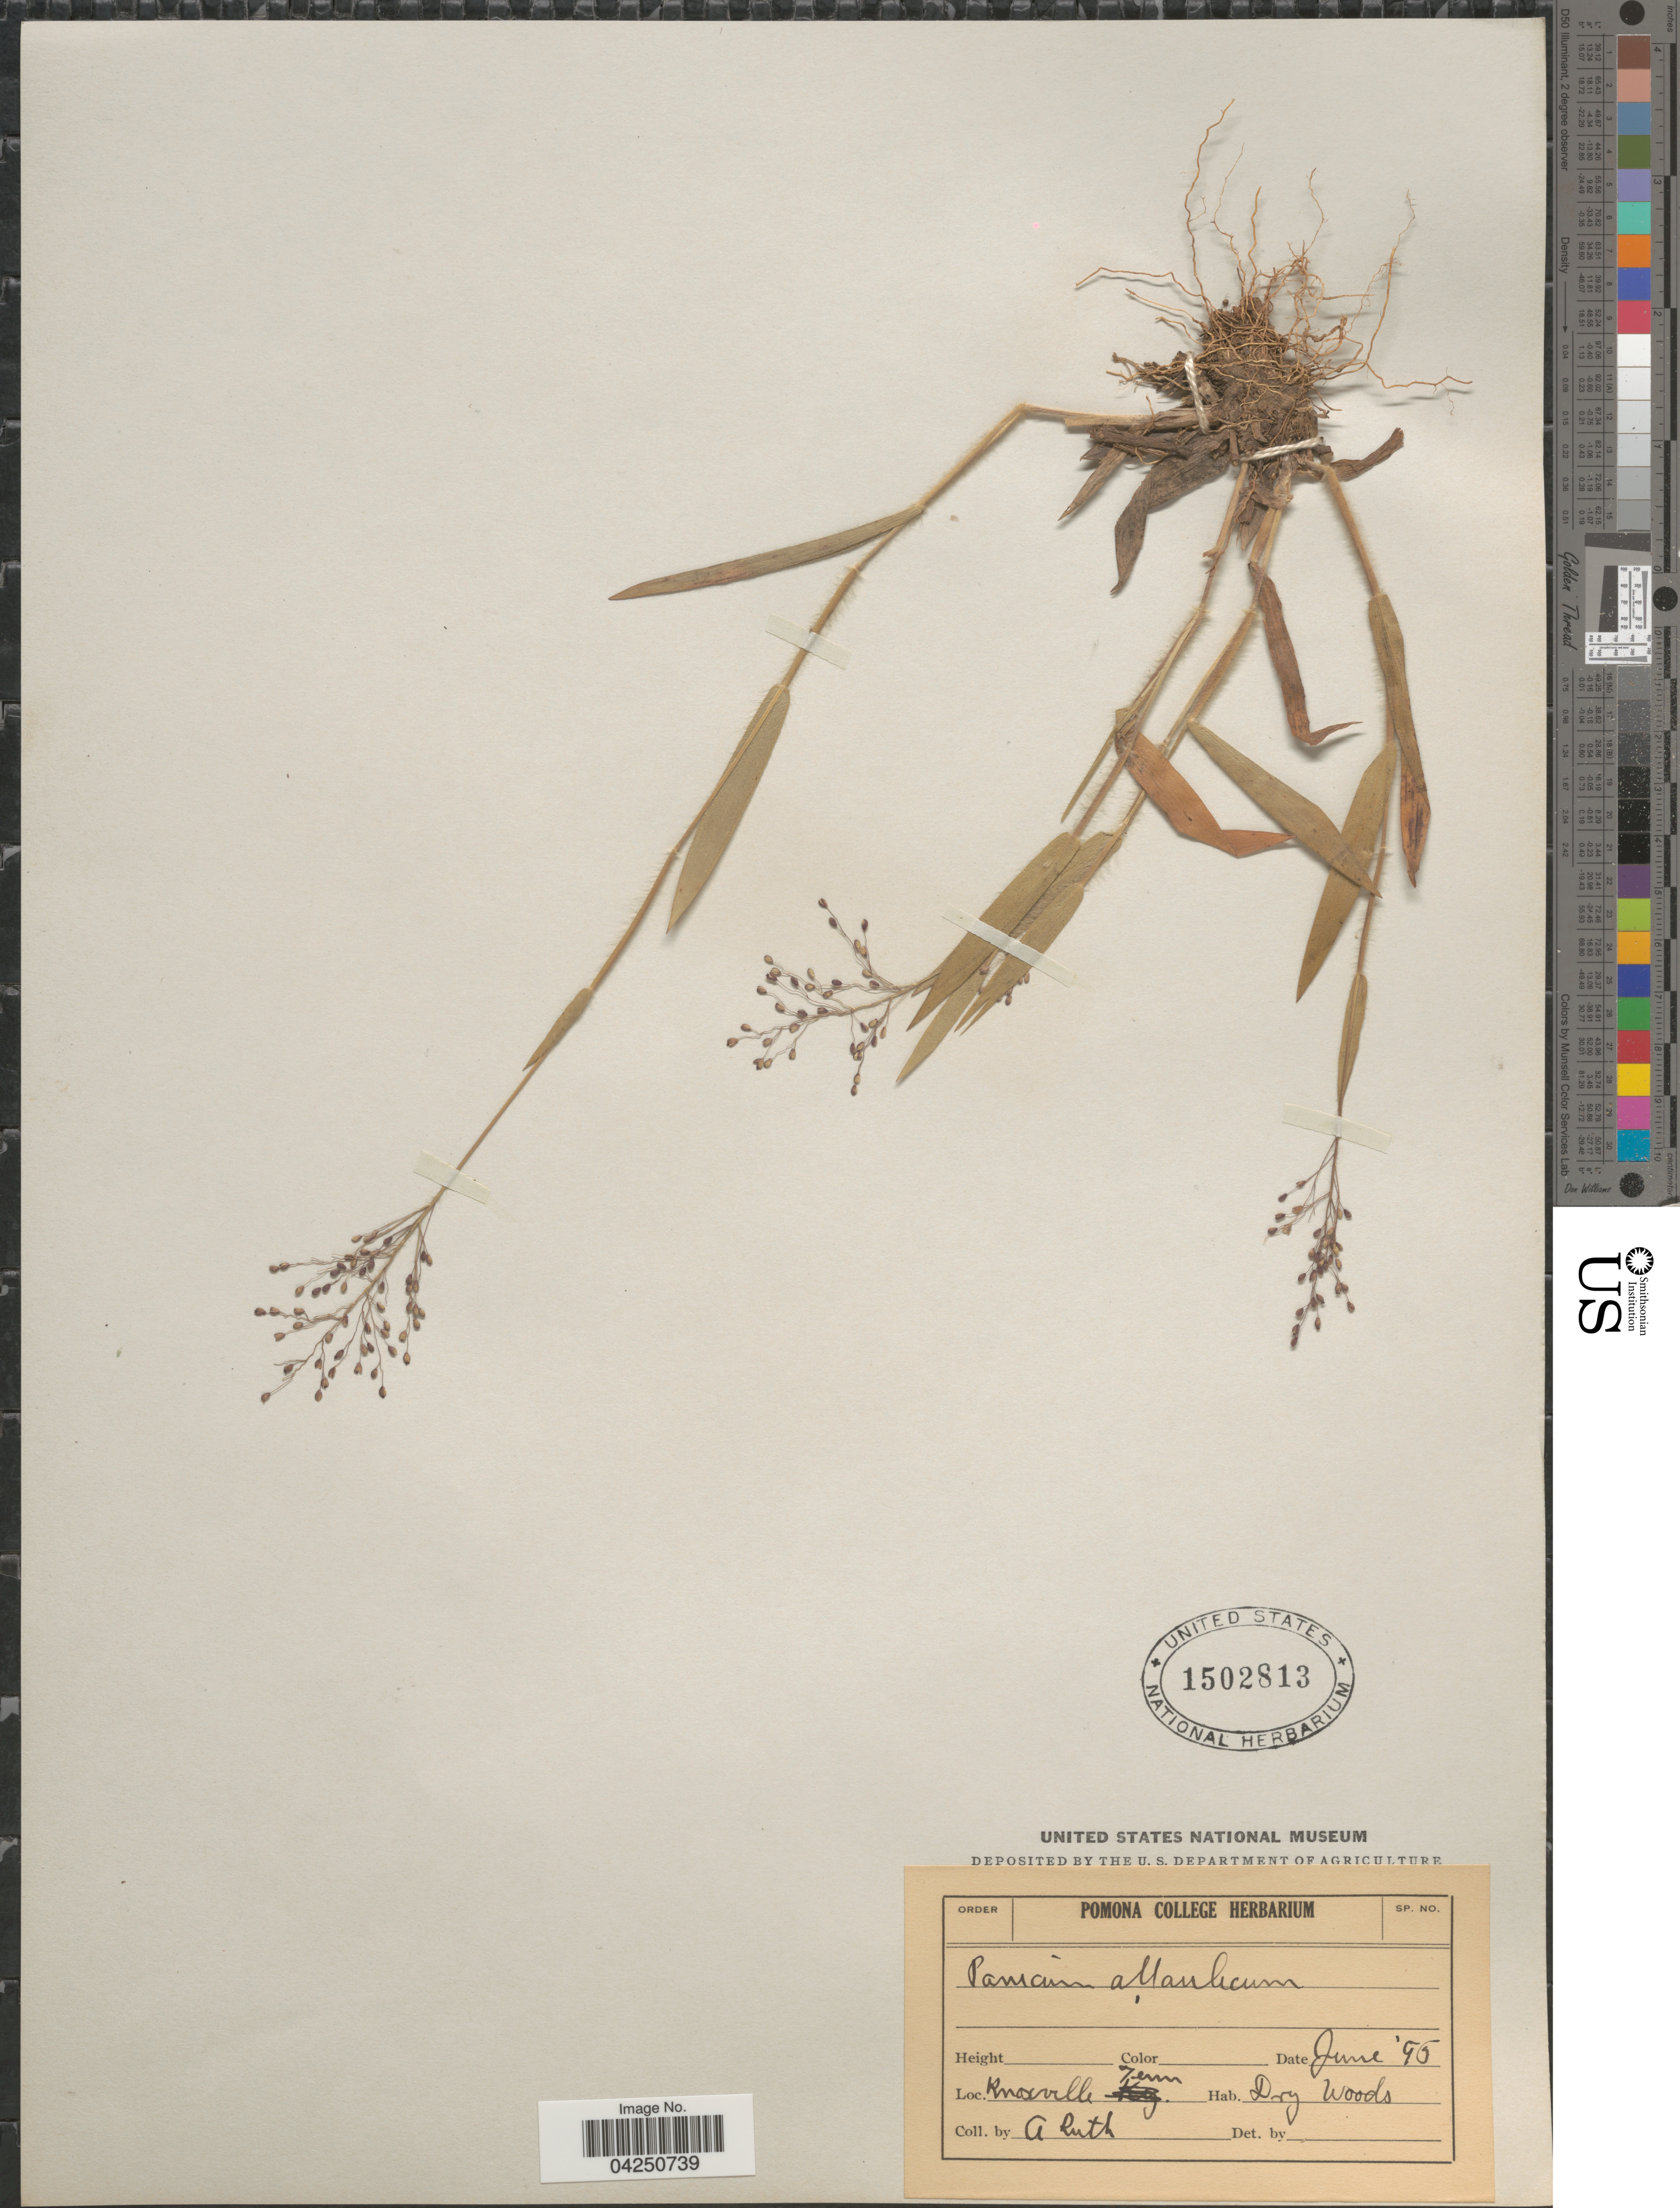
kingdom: Plantae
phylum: Tracheophyta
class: Liliopsida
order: Poales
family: Poaceae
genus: Dichanthelium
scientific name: Dichanthelium acuminatum var. acuminatum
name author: (Sw.) Gould & C.A. Clark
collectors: A. Ruth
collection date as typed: Transcribed d/m/y: /6/95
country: United States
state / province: Tennessee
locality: Knoxville. Dry woods.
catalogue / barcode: US 1502813